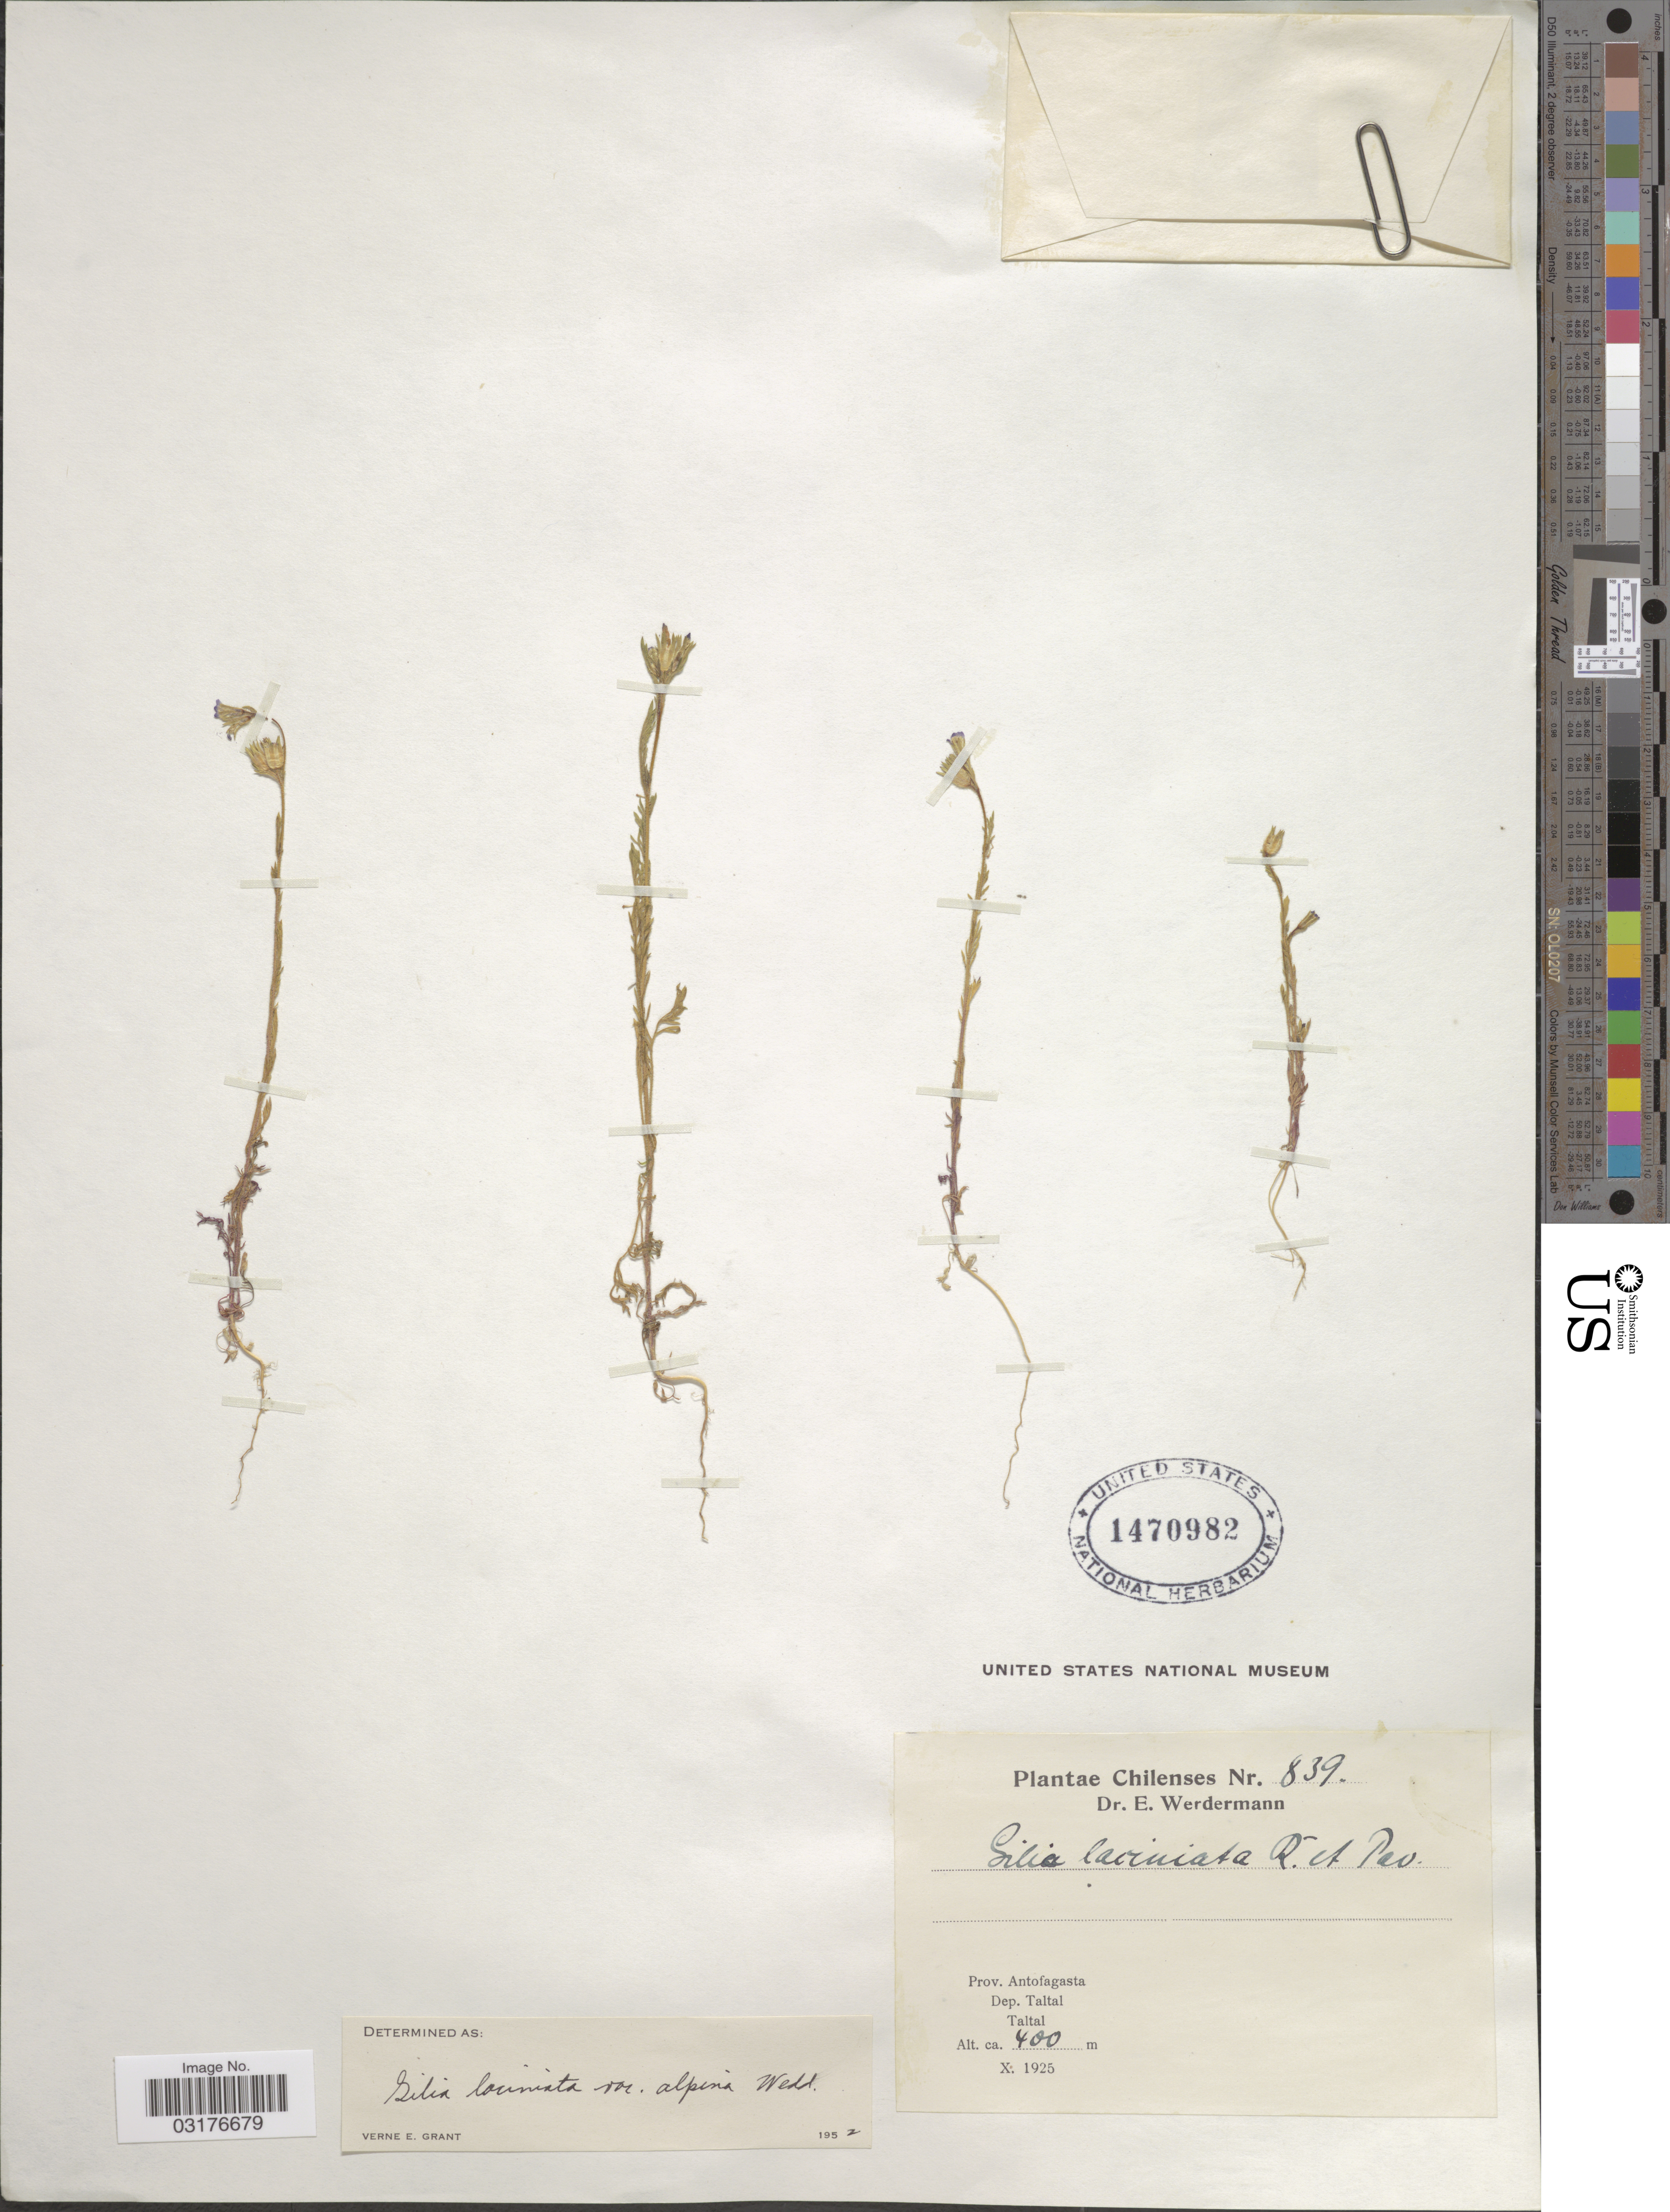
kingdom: Plantae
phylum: Tracheophyta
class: Magnoliopsida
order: Ericales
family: Polemoniaceae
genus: Gilia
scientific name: Gilia laciniata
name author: Ruiz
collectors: E. Werdermann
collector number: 839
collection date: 1925-10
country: Chile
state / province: Antofagasta (II)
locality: Prov. Antofagasta, Dep. Taltal. Taltal.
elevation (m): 400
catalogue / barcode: US 1470982